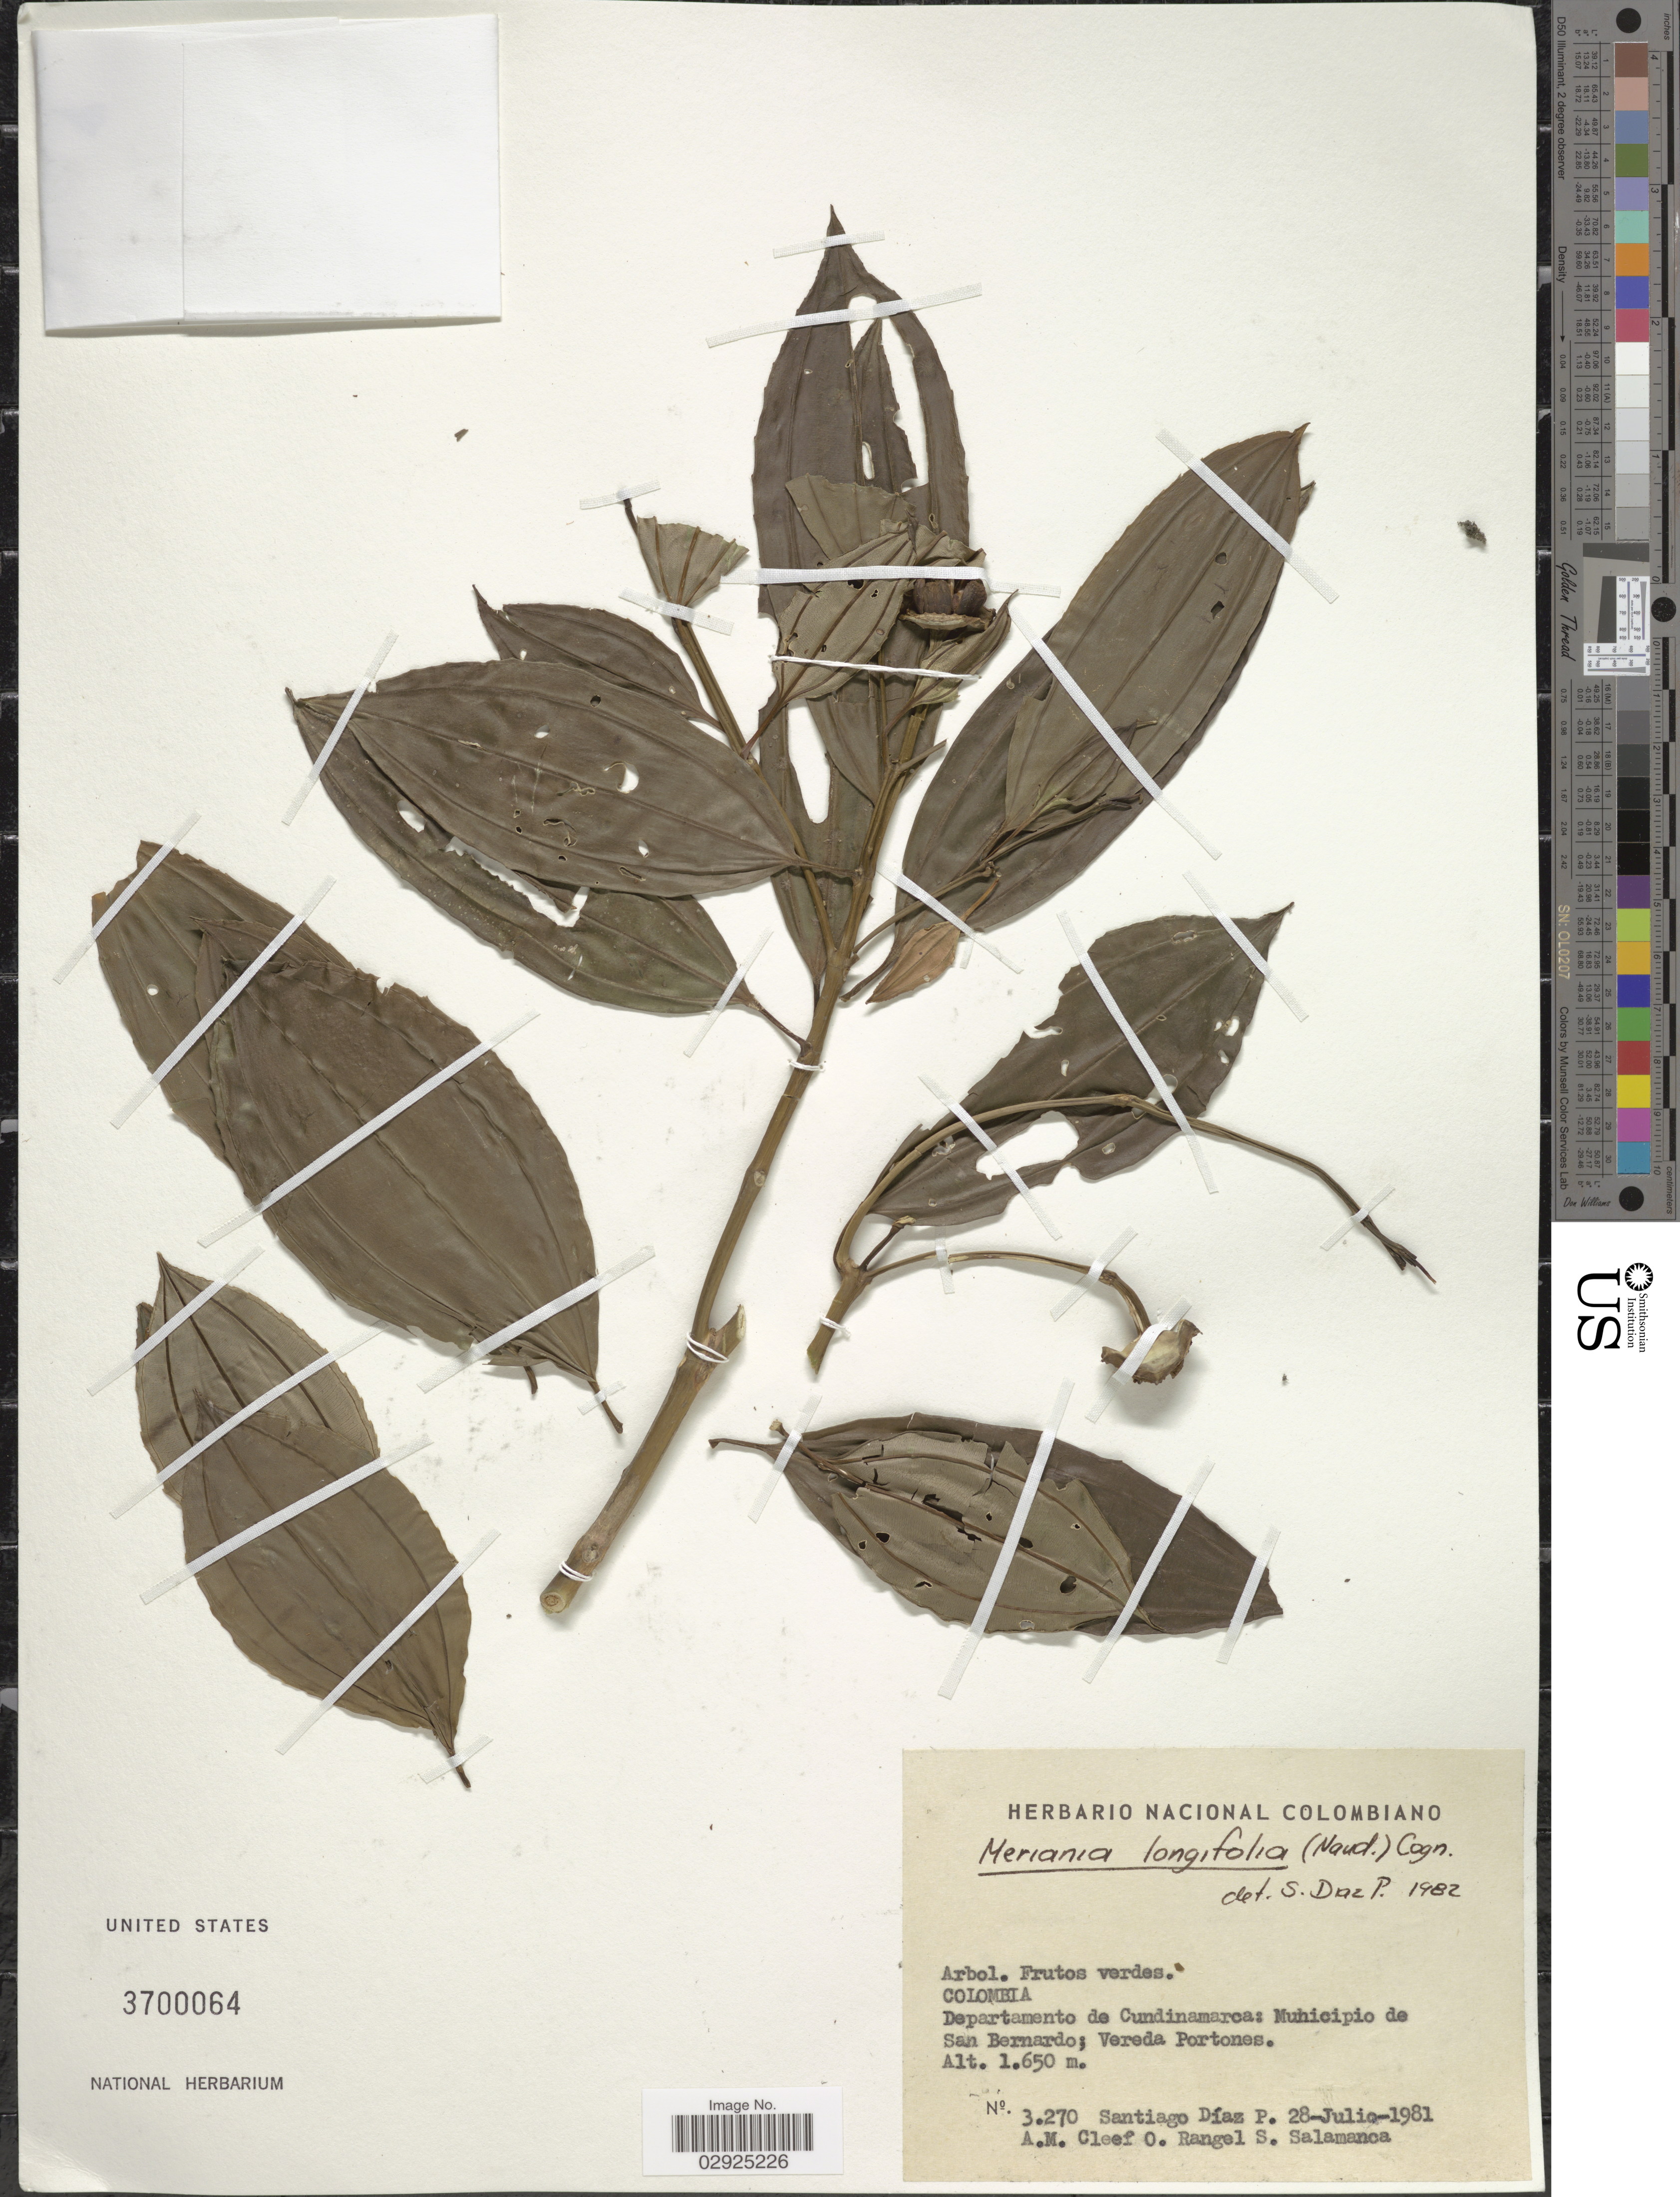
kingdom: Plantae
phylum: Tracheophyta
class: Magnoliopsida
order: Myrtales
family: Melastomataceae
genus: Meriania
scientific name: Meriania longifolia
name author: (Naudin) Cogn.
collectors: S. Diaz P., A. M. Cleef, O. Rangel & S. Salamanca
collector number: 3270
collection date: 1981-07-28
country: Colombia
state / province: Cundinamarca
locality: Departamento de Cundinamarca: Municipio de San Bernardo; Vereda Portones.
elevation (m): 1650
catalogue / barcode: US 3700064